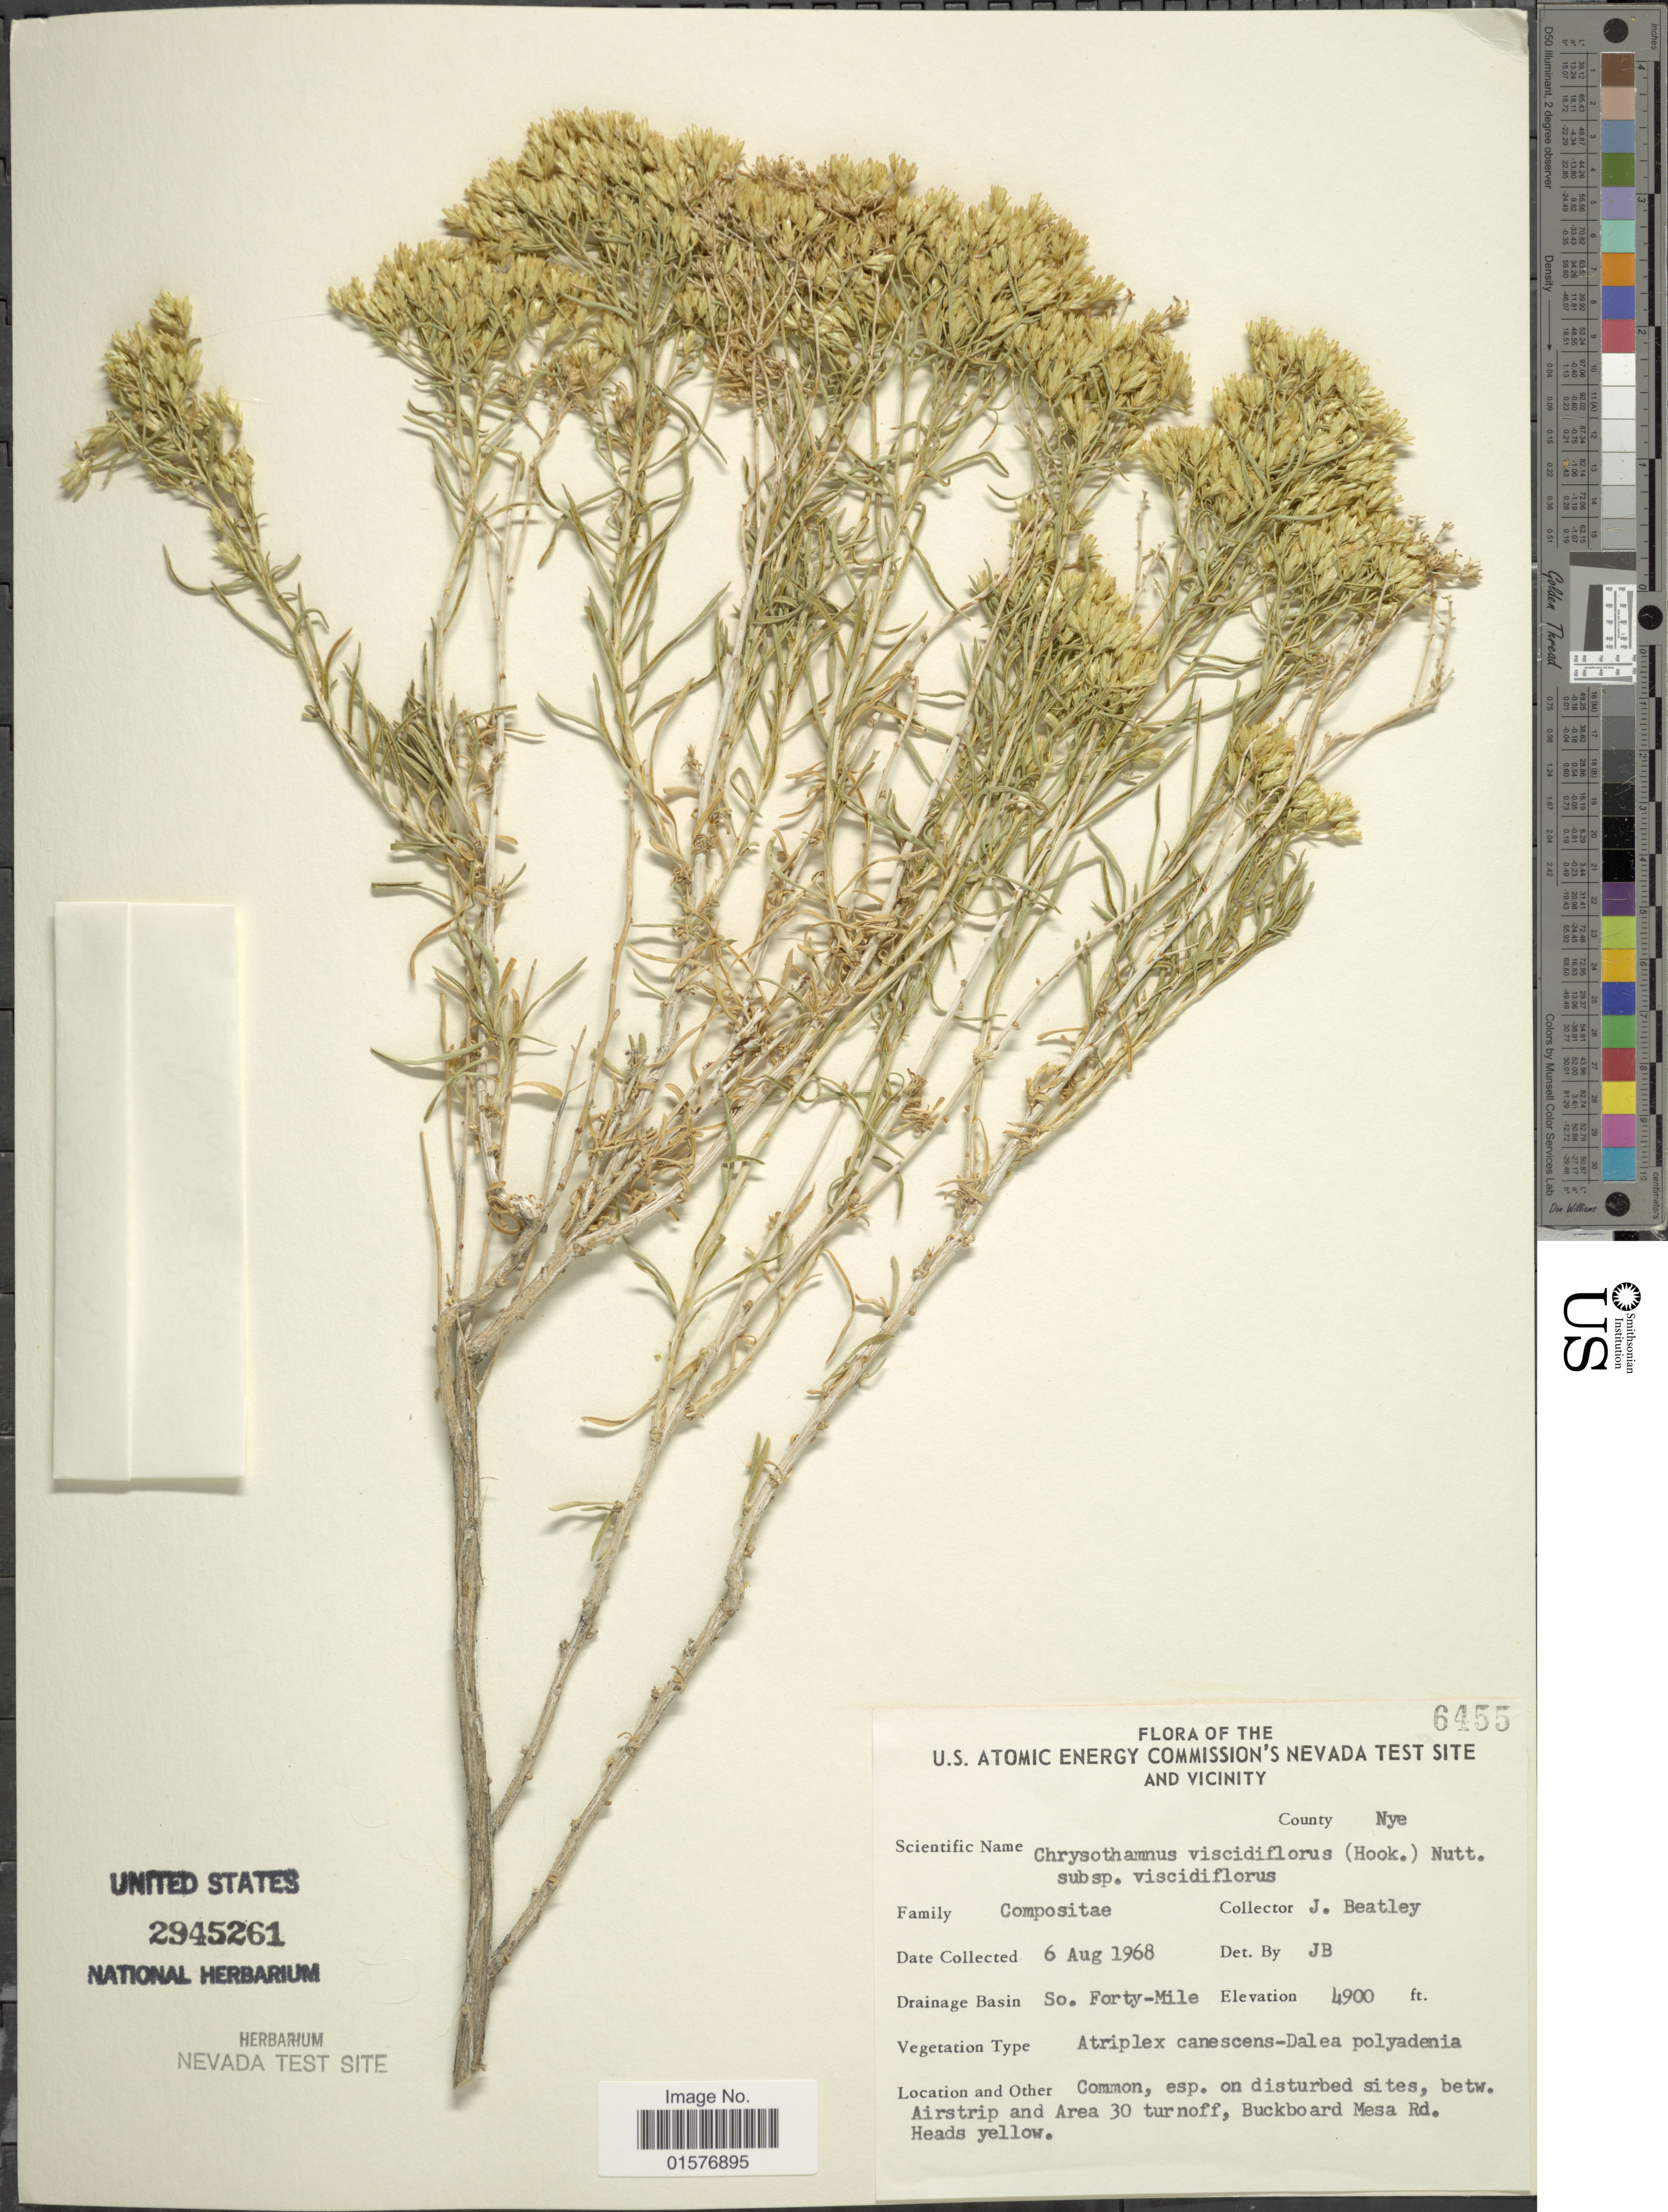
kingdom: Plantae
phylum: Tracheophyta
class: Magnoliopsida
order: Asterales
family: Asteraceae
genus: Chrysothamnus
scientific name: Chrysothamnus viscidiflorus subsp. viscidiflorus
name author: (Hook.) Nutt.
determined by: Urbatsch, Lowell E., Curator (LSU), Louisiana State University (UNITED STATES)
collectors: J. C. Beatley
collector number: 6455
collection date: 1968-08-06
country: United States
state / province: Nevada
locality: U.S. Atomic Energy Commission's Nevada Test Site And Vicinity,County Nye, Drainage Basin So. Forty-Mile, Common. esp. on disturbed stites, betw. Aistrip and Area 30 turnoff, Buckboard Mesa Rd. Heads yellow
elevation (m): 1494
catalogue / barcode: US 2945261